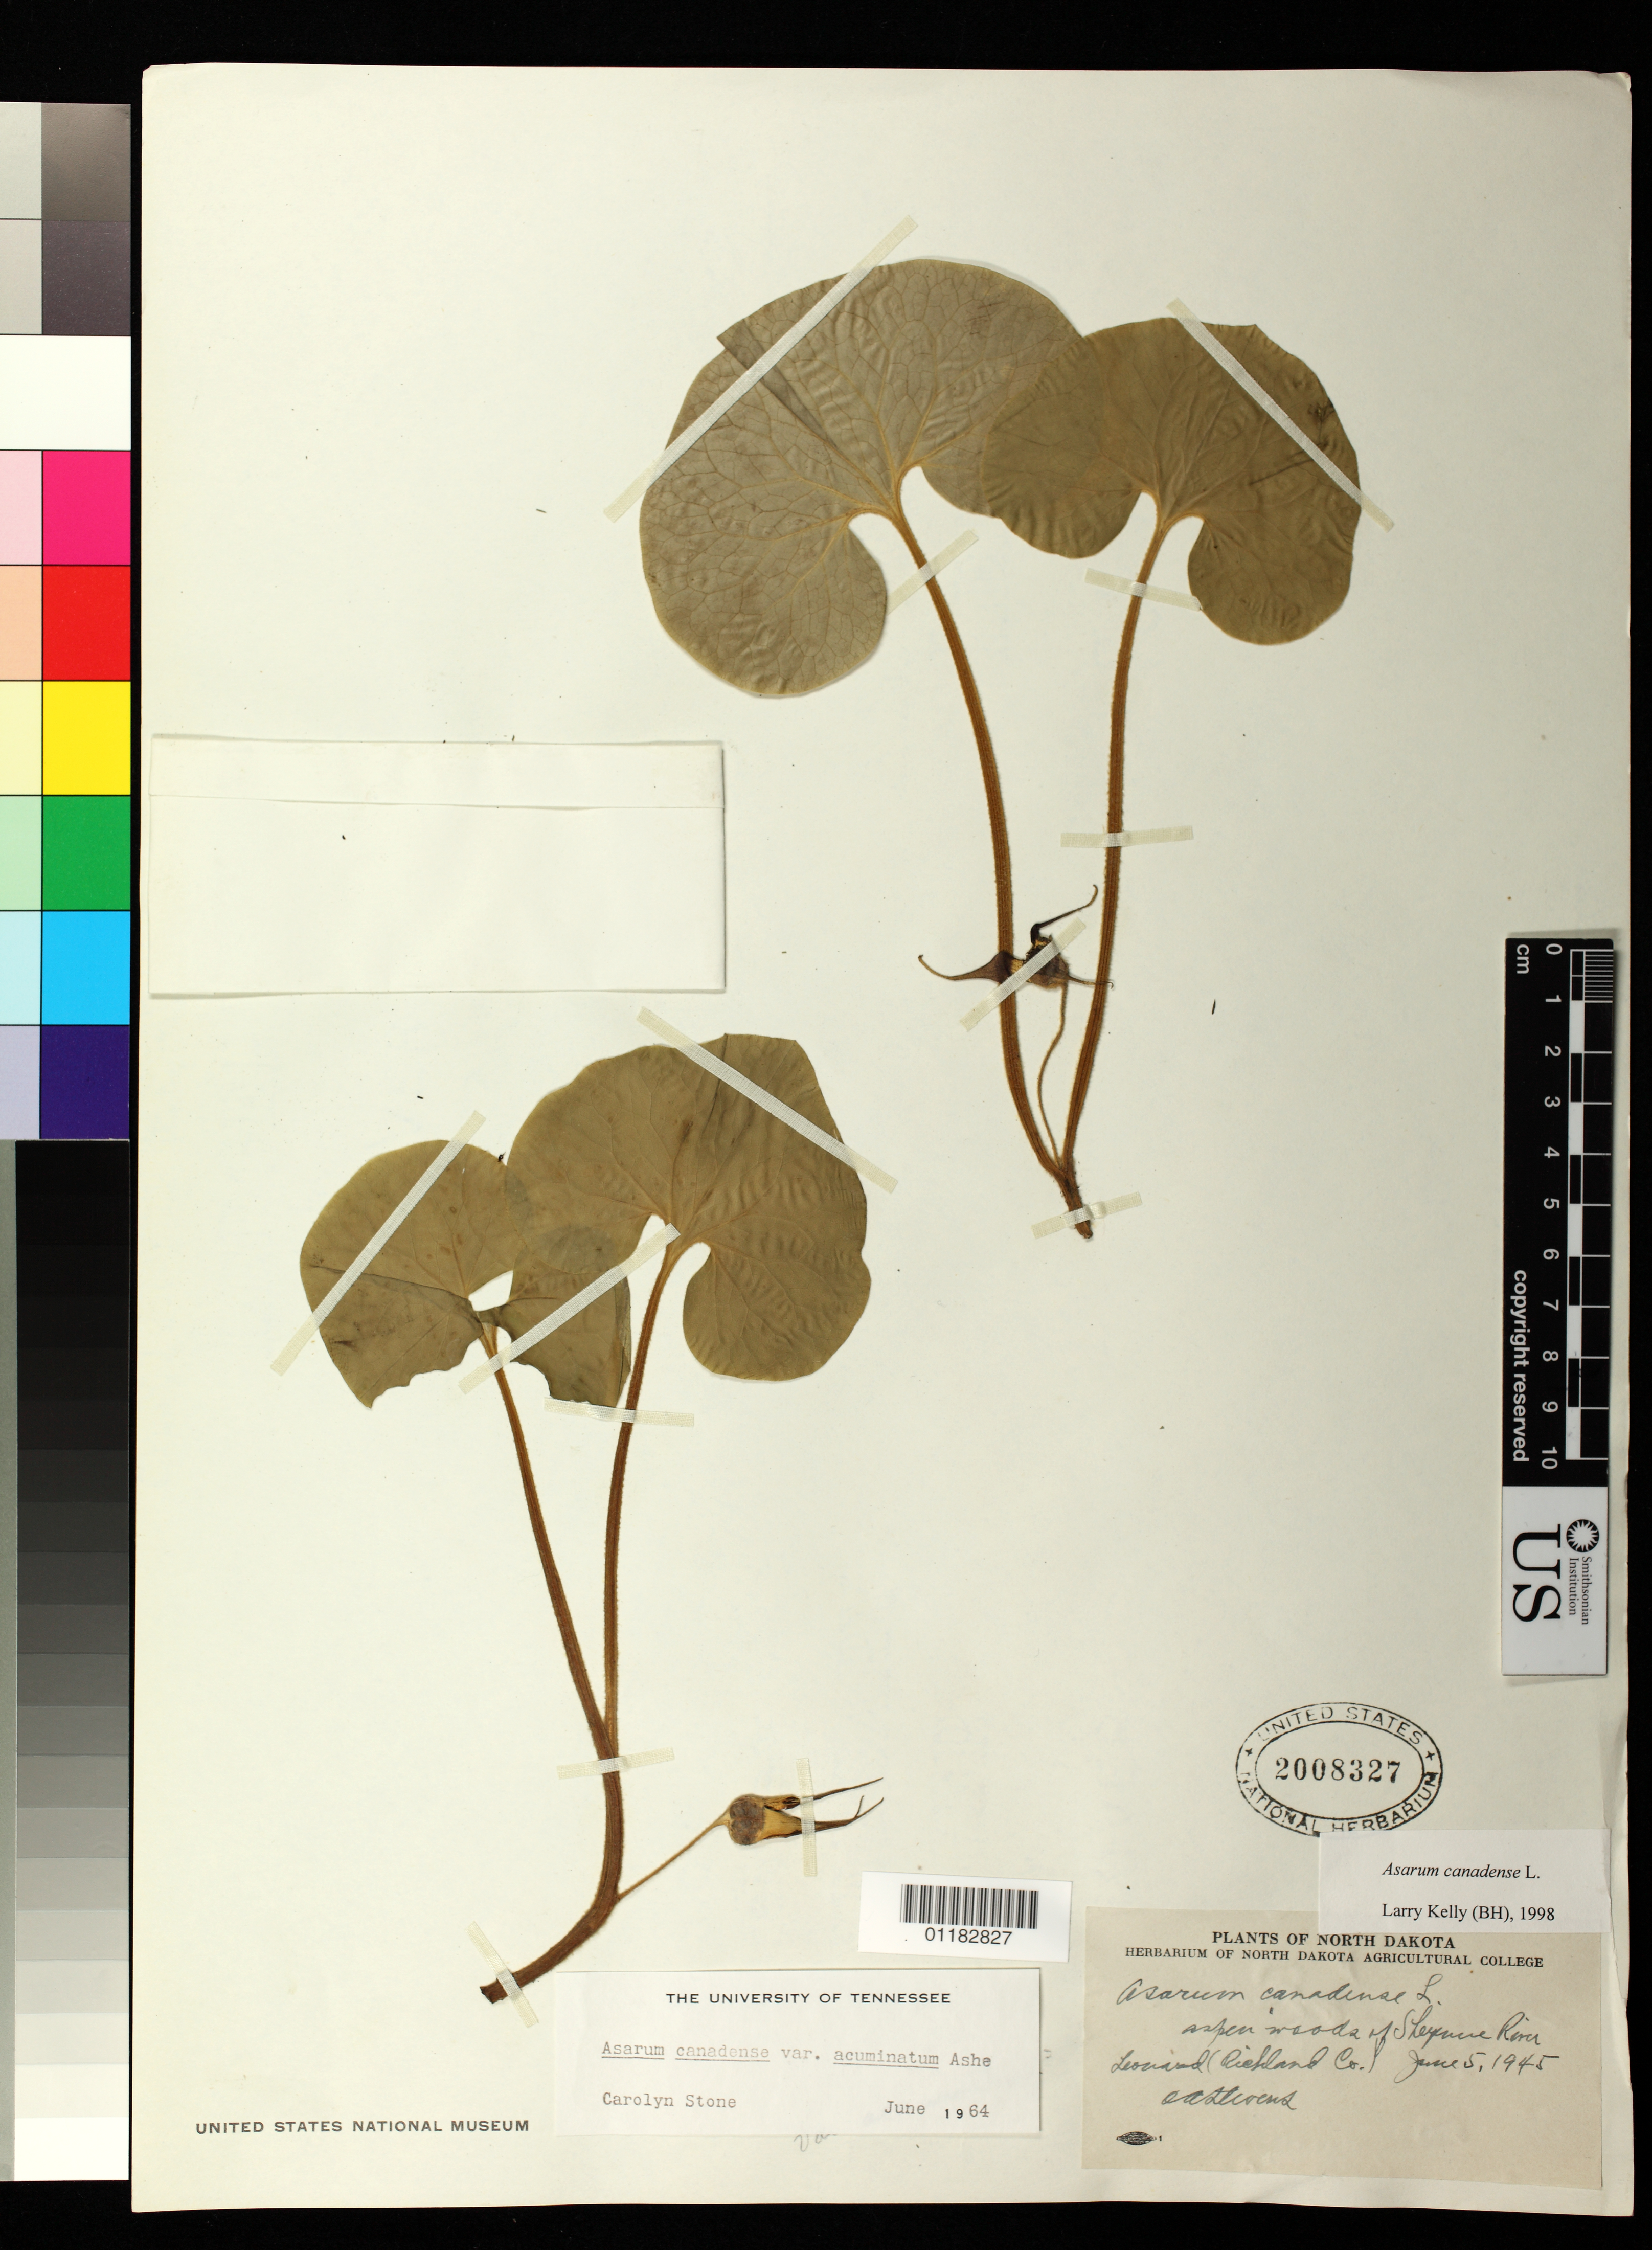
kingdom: Plantae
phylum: Tracheophyta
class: Magnoliopsida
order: Piperales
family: Aristolochiaceae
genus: Asarum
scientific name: Asarum canadense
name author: L.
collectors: O. A. Stevens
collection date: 1945-06-05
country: United States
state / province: North Dakota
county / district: Richland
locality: Sheyenne River, Leonard, Richland County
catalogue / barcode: US 2008327